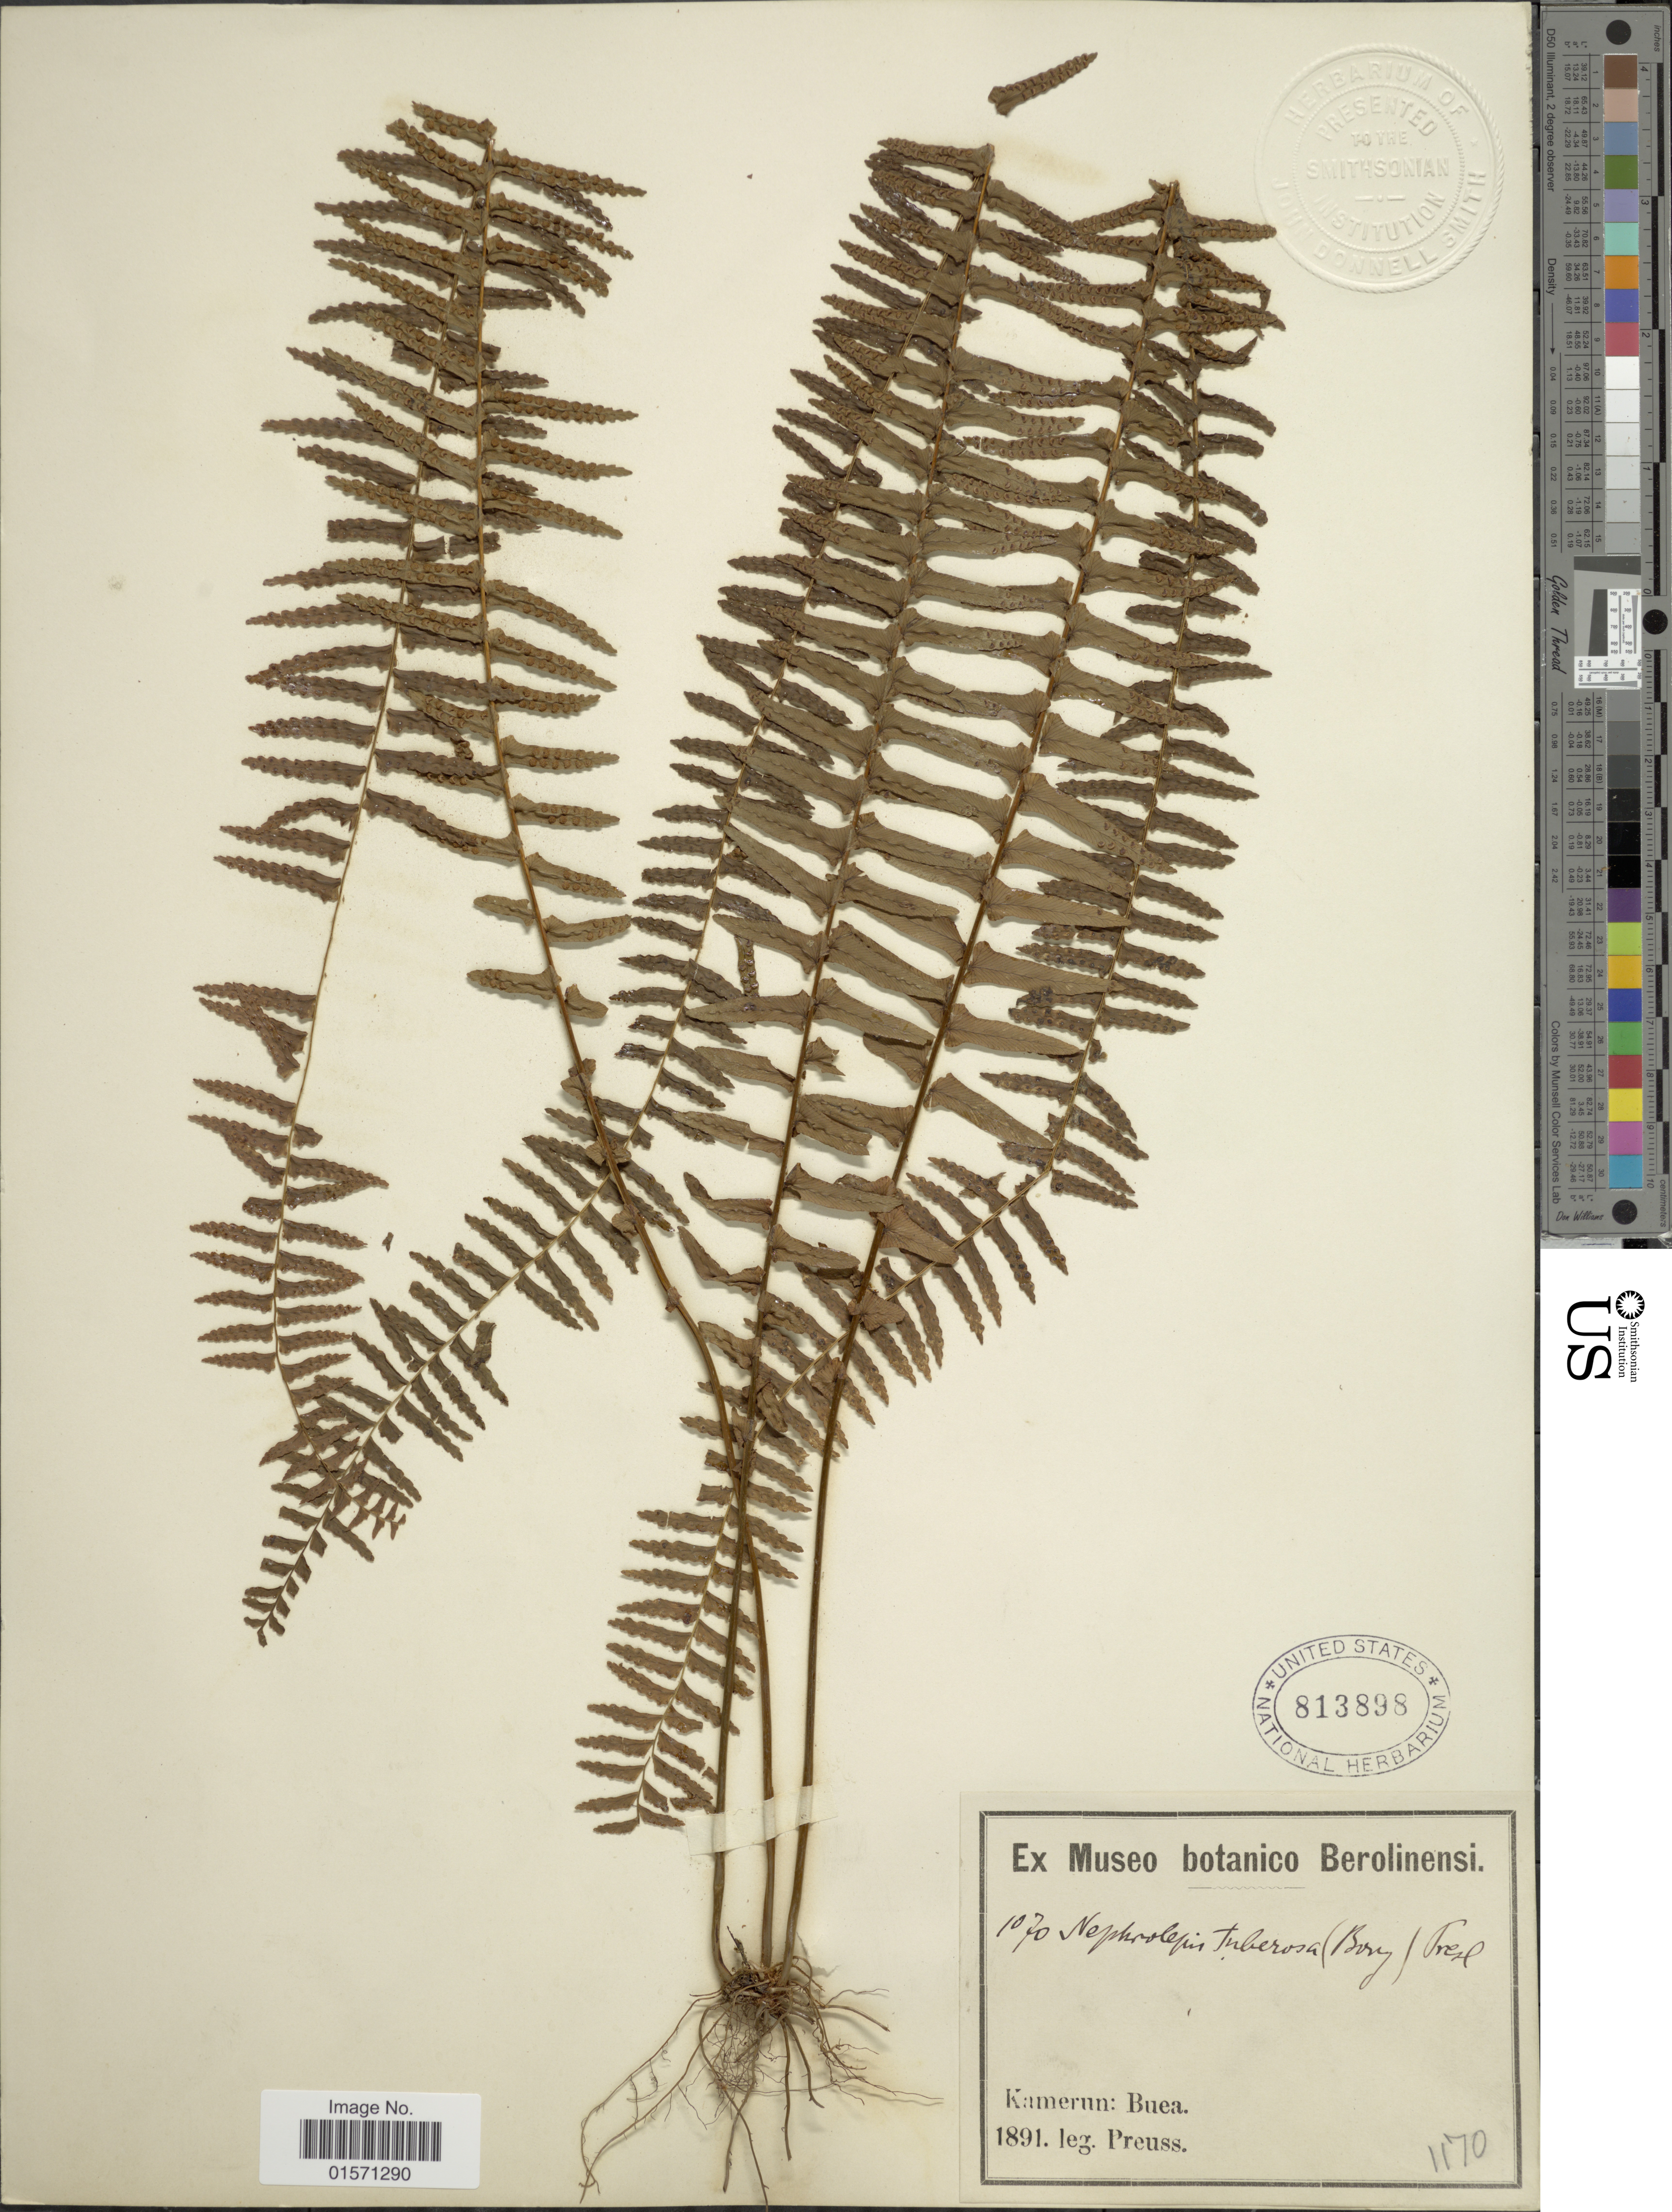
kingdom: Plantae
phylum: Tracheophyta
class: Polypodiopsida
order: Polypodiales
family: Nephrolepidaceae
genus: Nephrolepis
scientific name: Nephrolepis tuberosa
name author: (Willd.) C. Presl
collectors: Preuss.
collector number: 1070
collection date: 1891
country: Cameroon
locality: Kamerun: Buea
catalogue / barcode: US 813898